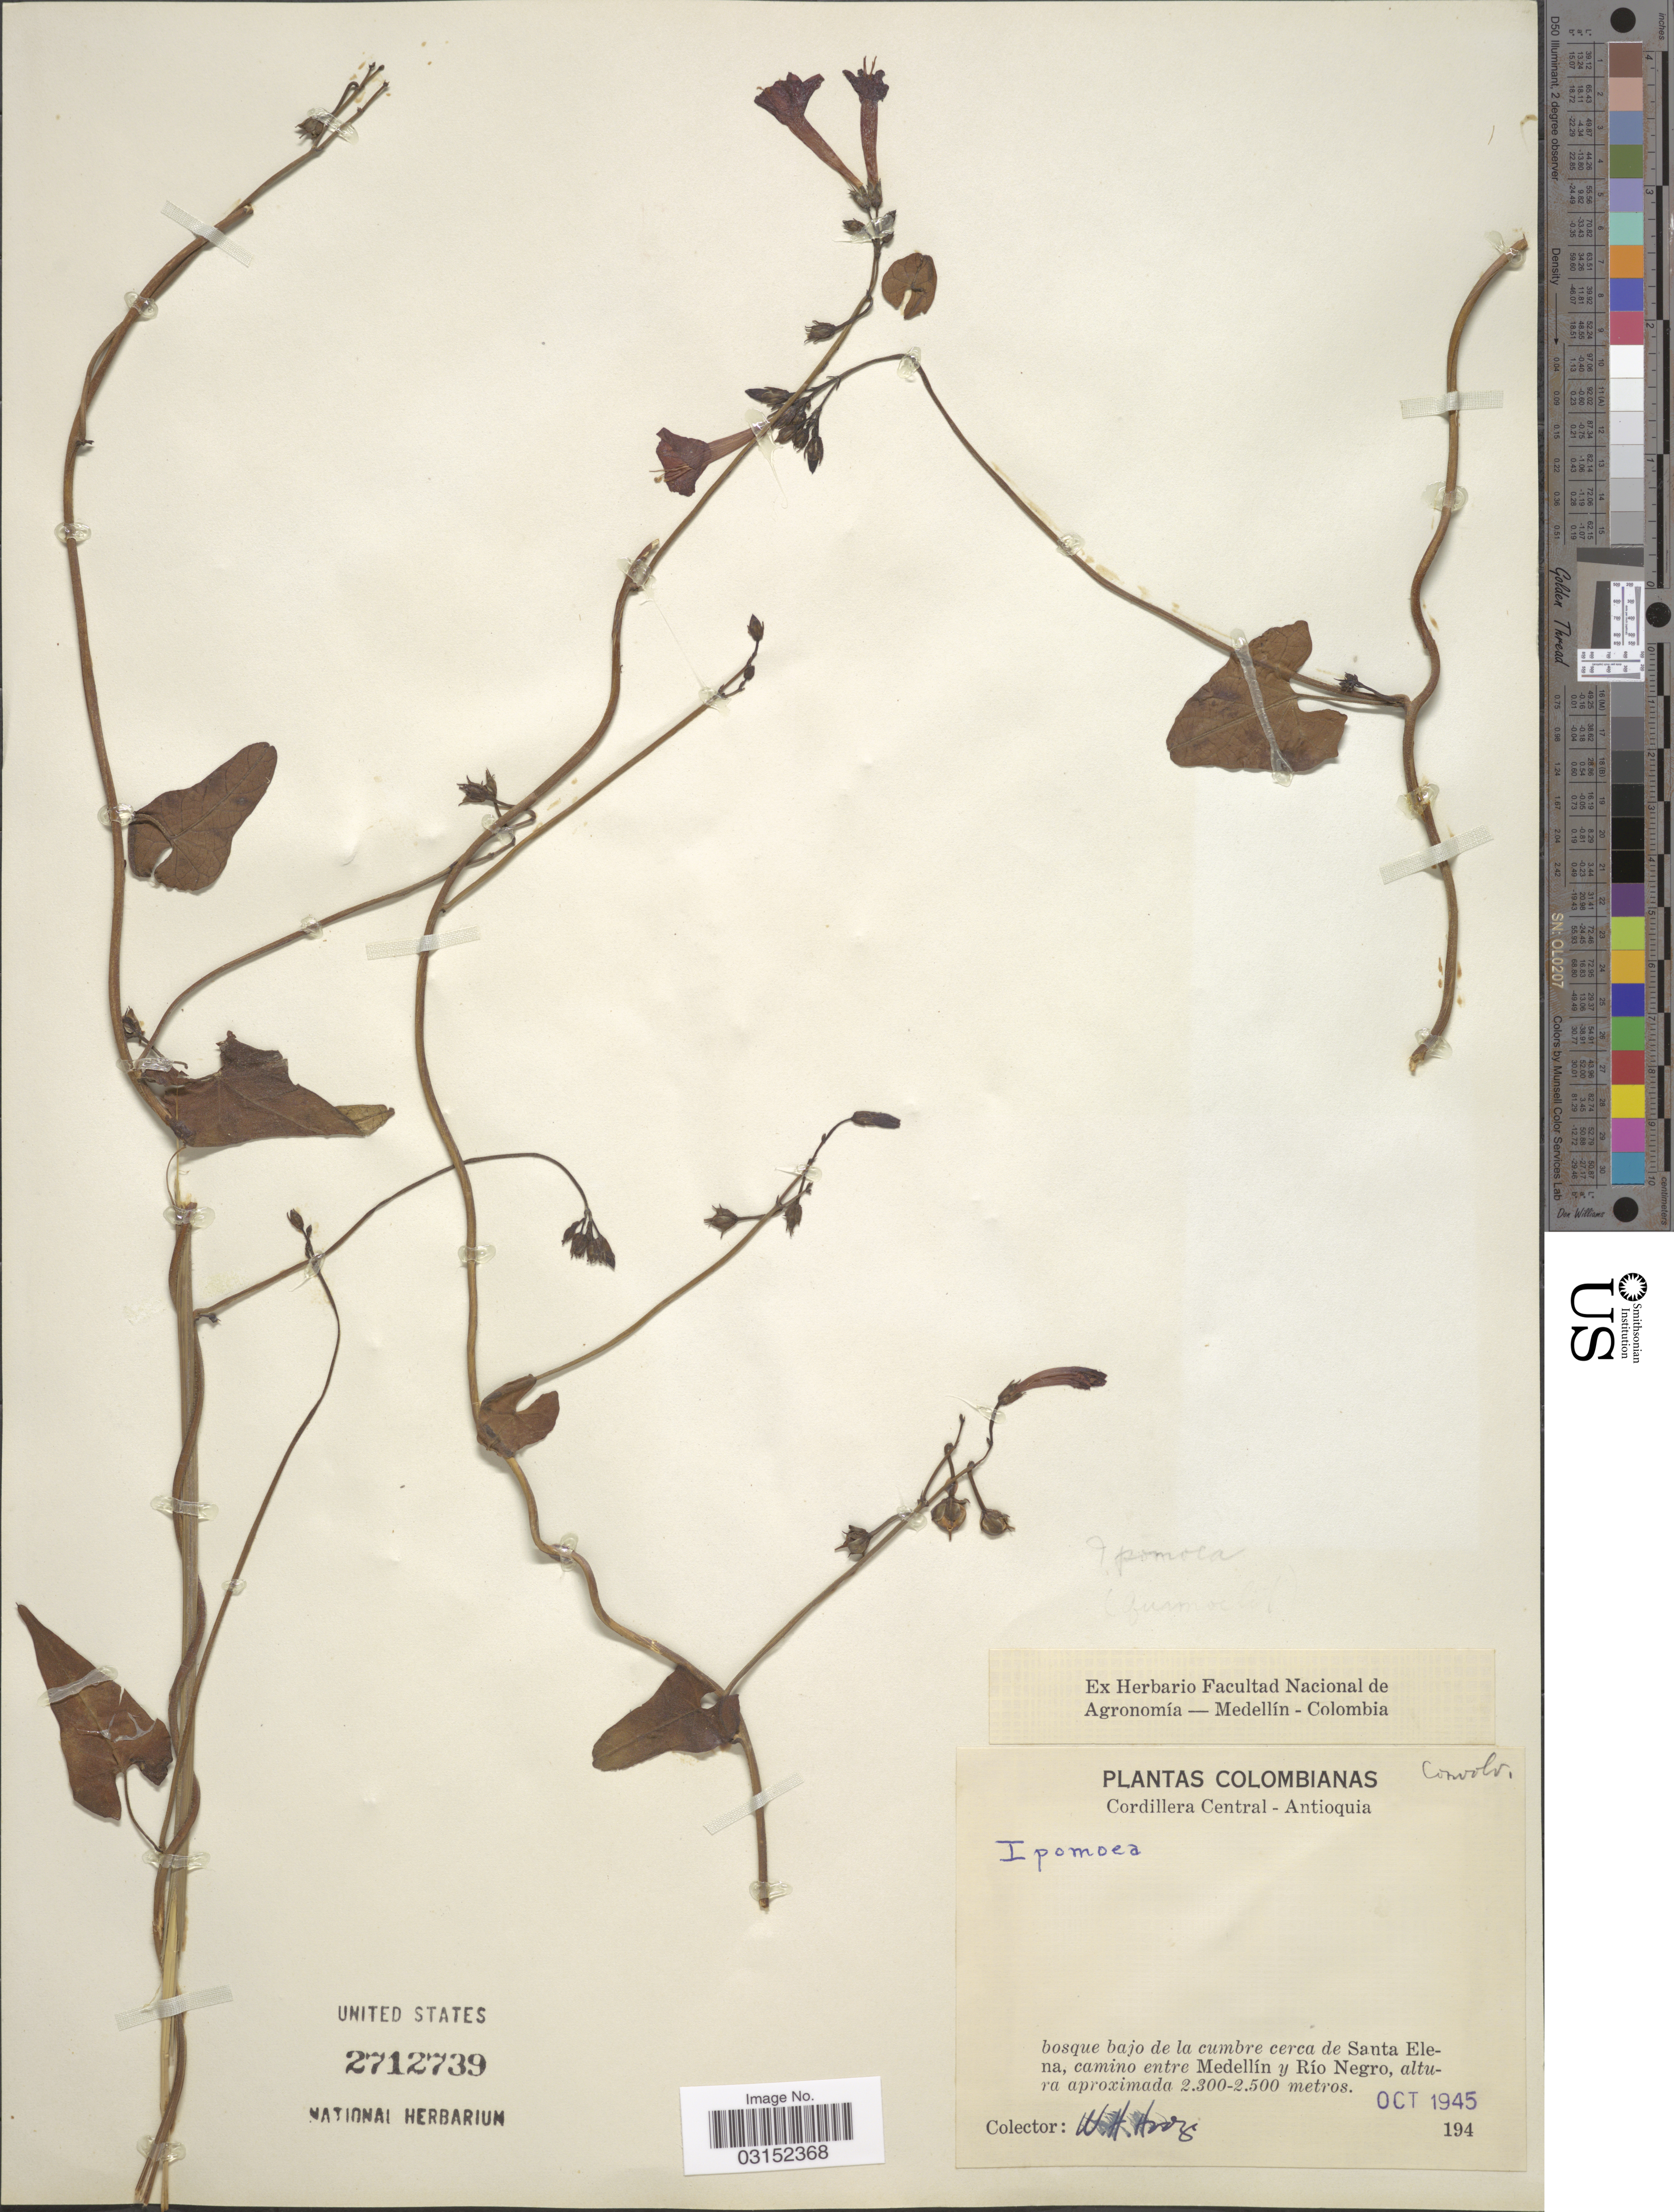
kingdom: Plantae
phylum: Tracheophyta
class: Magnoliopsida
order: Solanales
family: Convolvulaceae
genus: Ipomoea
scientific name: Ipomoea cholulensis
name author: Kunth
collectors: W. Hodge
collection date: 1945-10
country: Colombia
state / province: Antioquia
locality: Cordillera Central - Antioquia, bosques bajo de la cumbre cerca de Santa Elena, camino entre Medellín y Río Negro.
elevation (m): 2300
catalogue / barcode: US 2712739